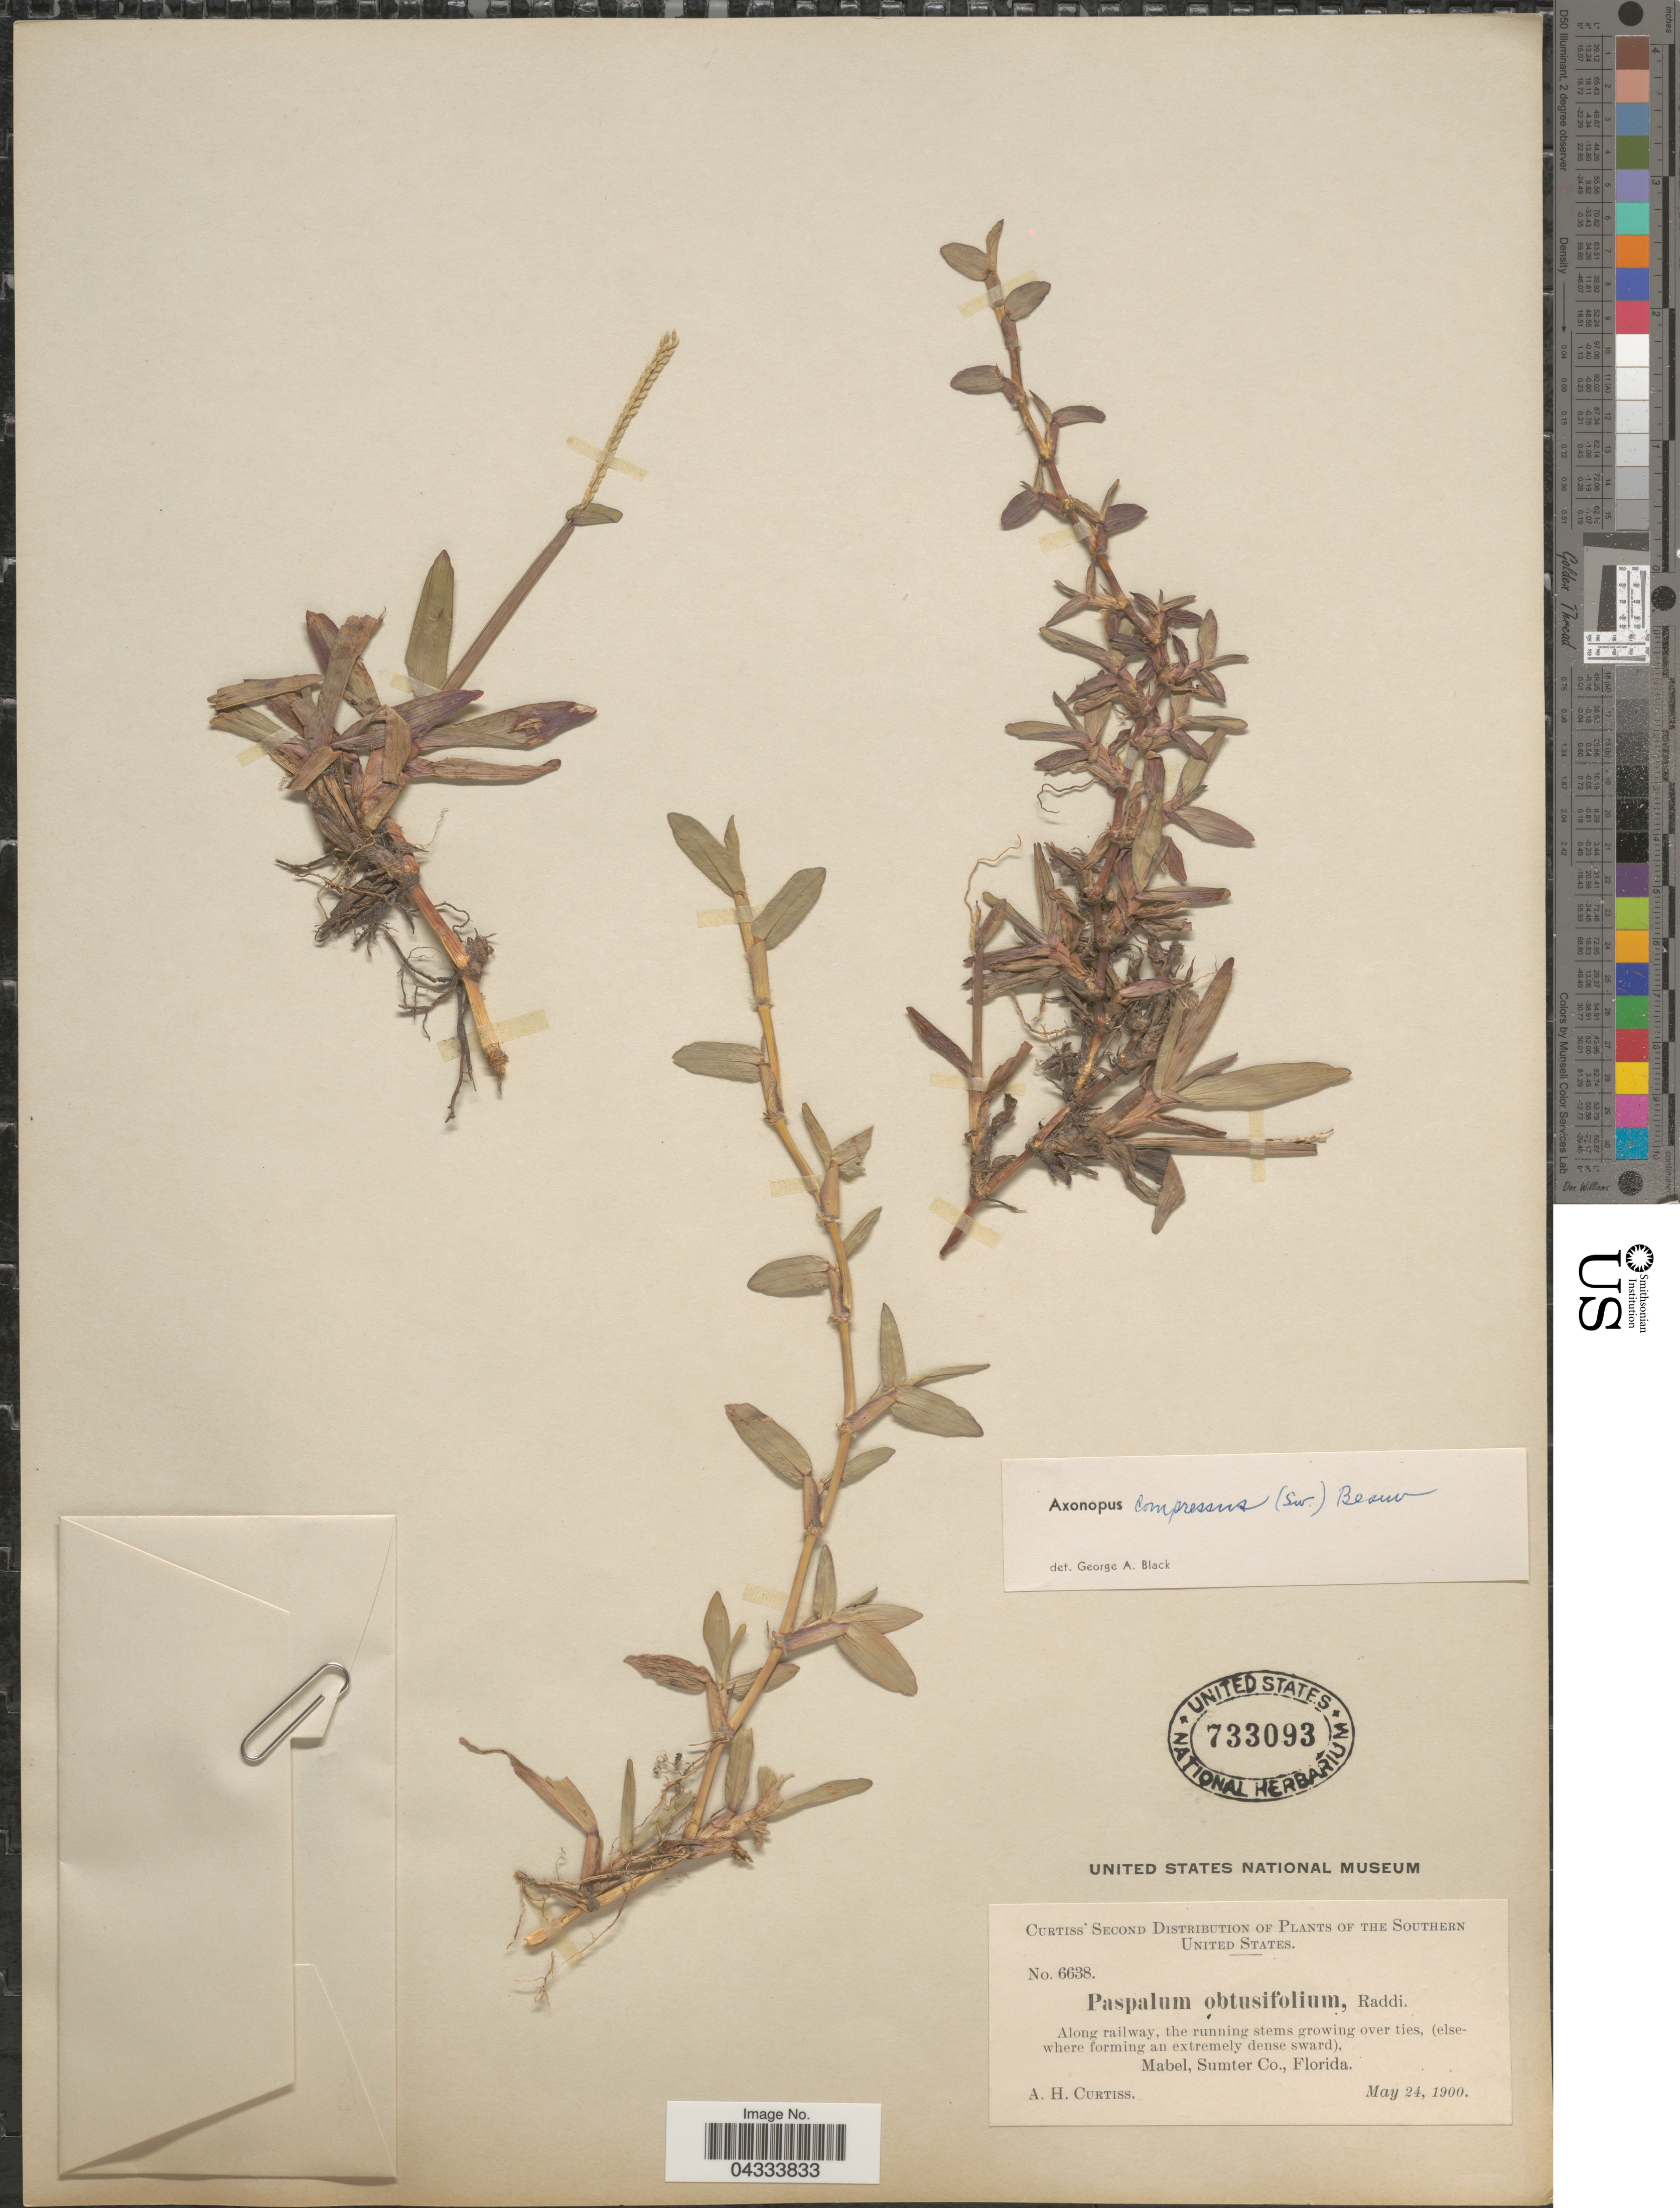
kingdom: Plantae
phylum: Tracheophyta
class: Liliopsida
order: Poales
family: Poaceae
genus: Axonopus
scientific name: Axonopus compressus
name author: (Sw.) P. Beauv.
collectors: A. H. Curtiss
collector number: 6638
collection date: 1900-05-24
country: United States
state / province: Florida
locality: The Southern United States. Mabel, Sumter Co.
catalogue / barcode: US 733093